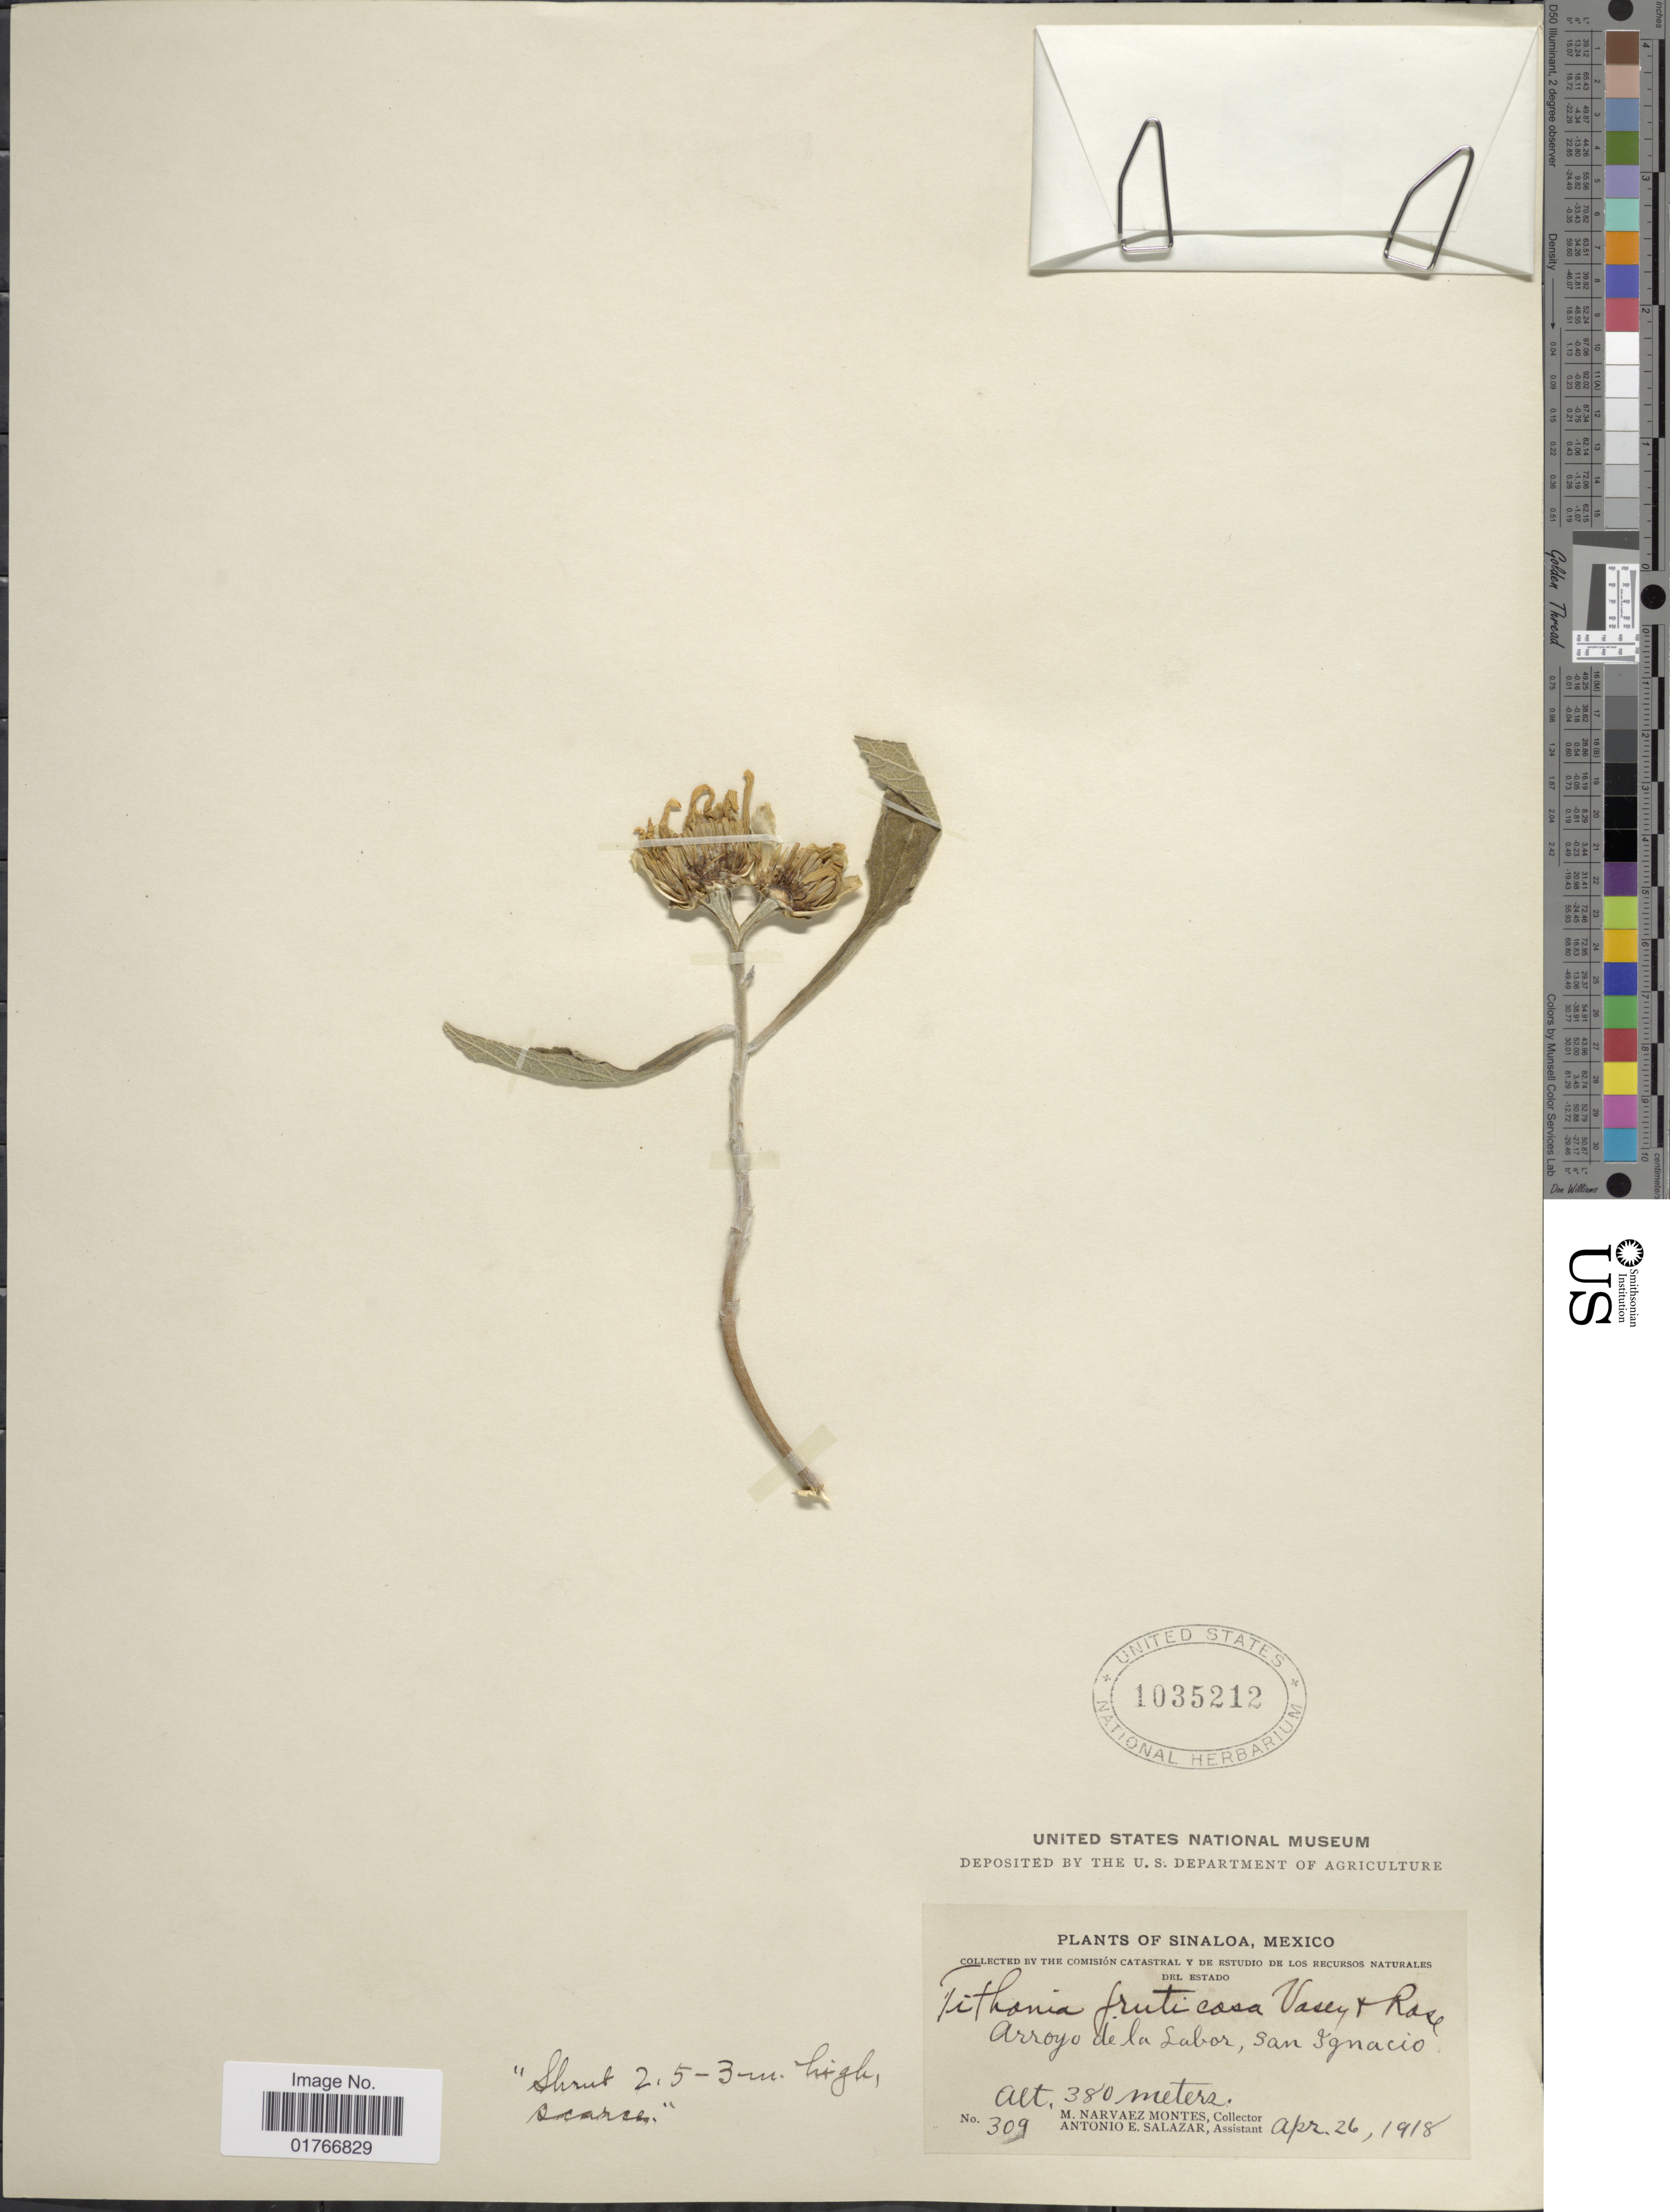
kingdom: Plantae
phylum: Tracheophyta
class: Magnoliopsida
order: Asterales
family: Asteraceae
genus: Tithonia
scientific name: Tithonia fruticosa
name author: Canby & Rose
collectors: M. Narvaez-Montes & A. E. Salazar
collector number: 309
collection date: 1918-04-26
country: Mexico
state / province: Sinaloa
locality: Arroyo de la Sabor, San Ignacio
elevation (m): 380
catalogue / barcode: US 1035212